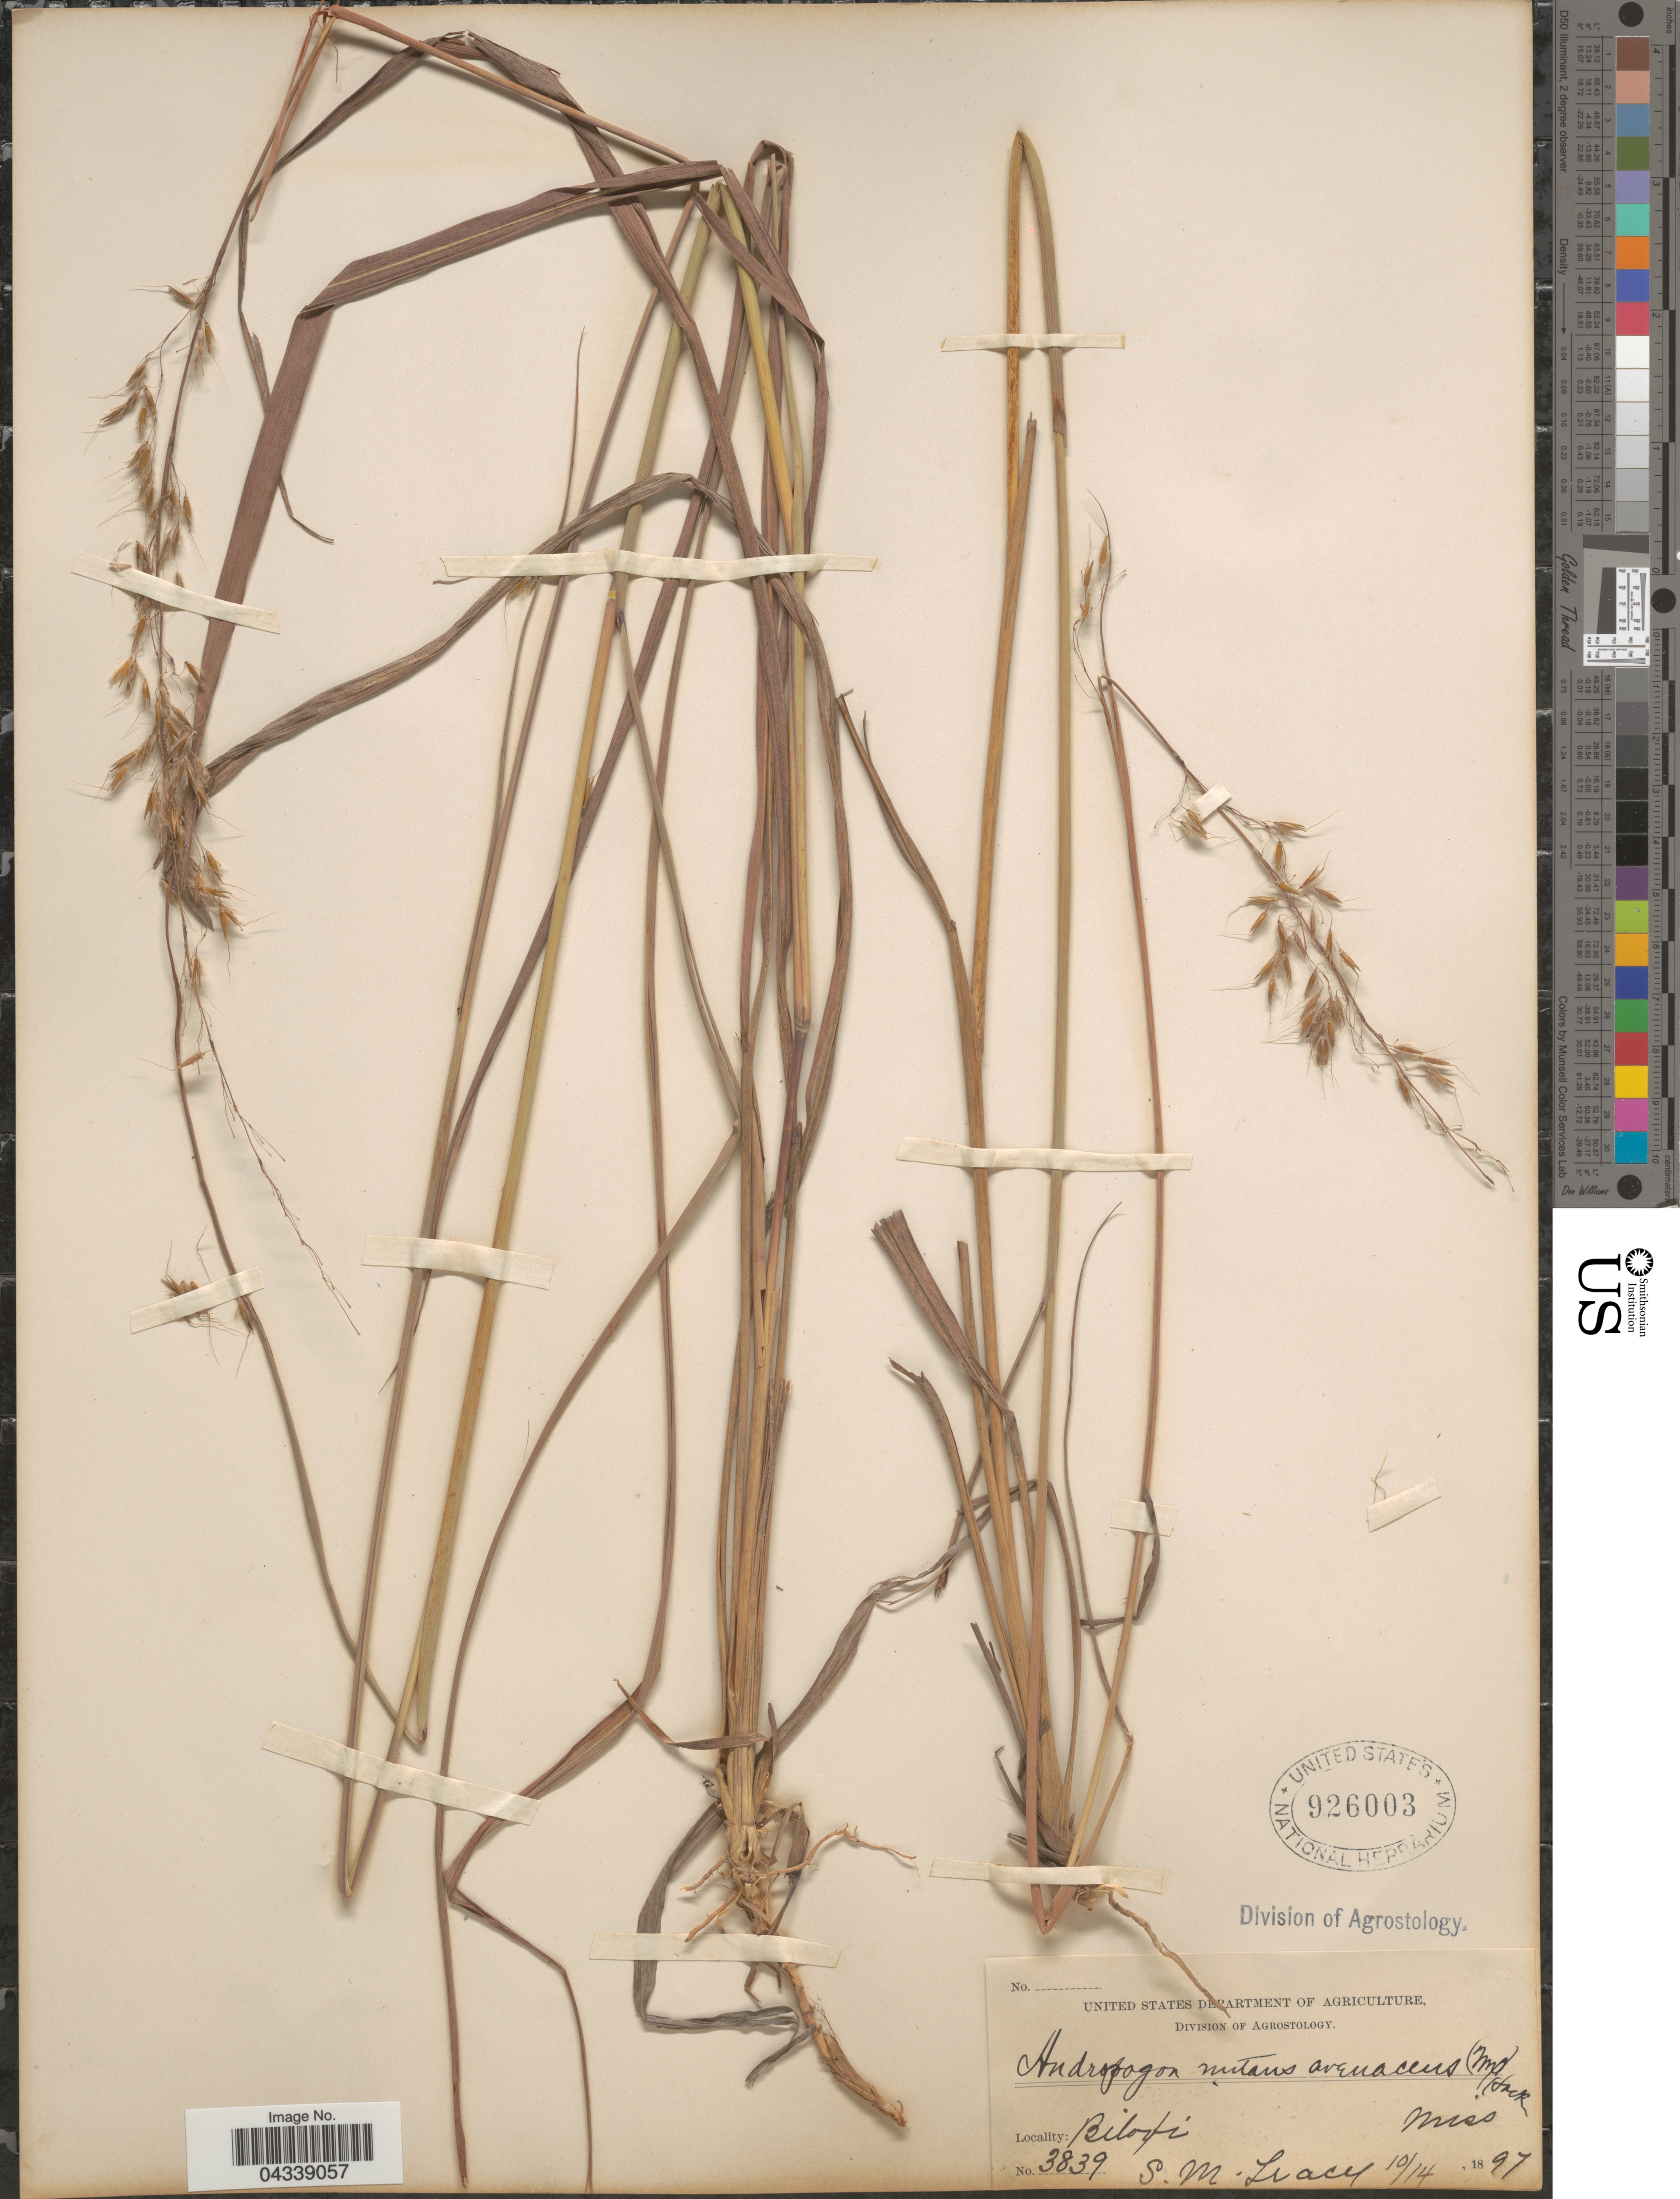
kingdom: Plantae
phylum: Tracheophyta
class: Liliopsida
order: Poales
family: Poaceae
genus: Sorghastrum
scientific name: Sorghastrum nutans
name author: (L.) Nash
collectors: S. M. Tracy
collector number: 3839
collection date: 1897-10-14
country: United States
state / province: Mississippi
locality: Biloxi.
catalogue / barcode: US 926003